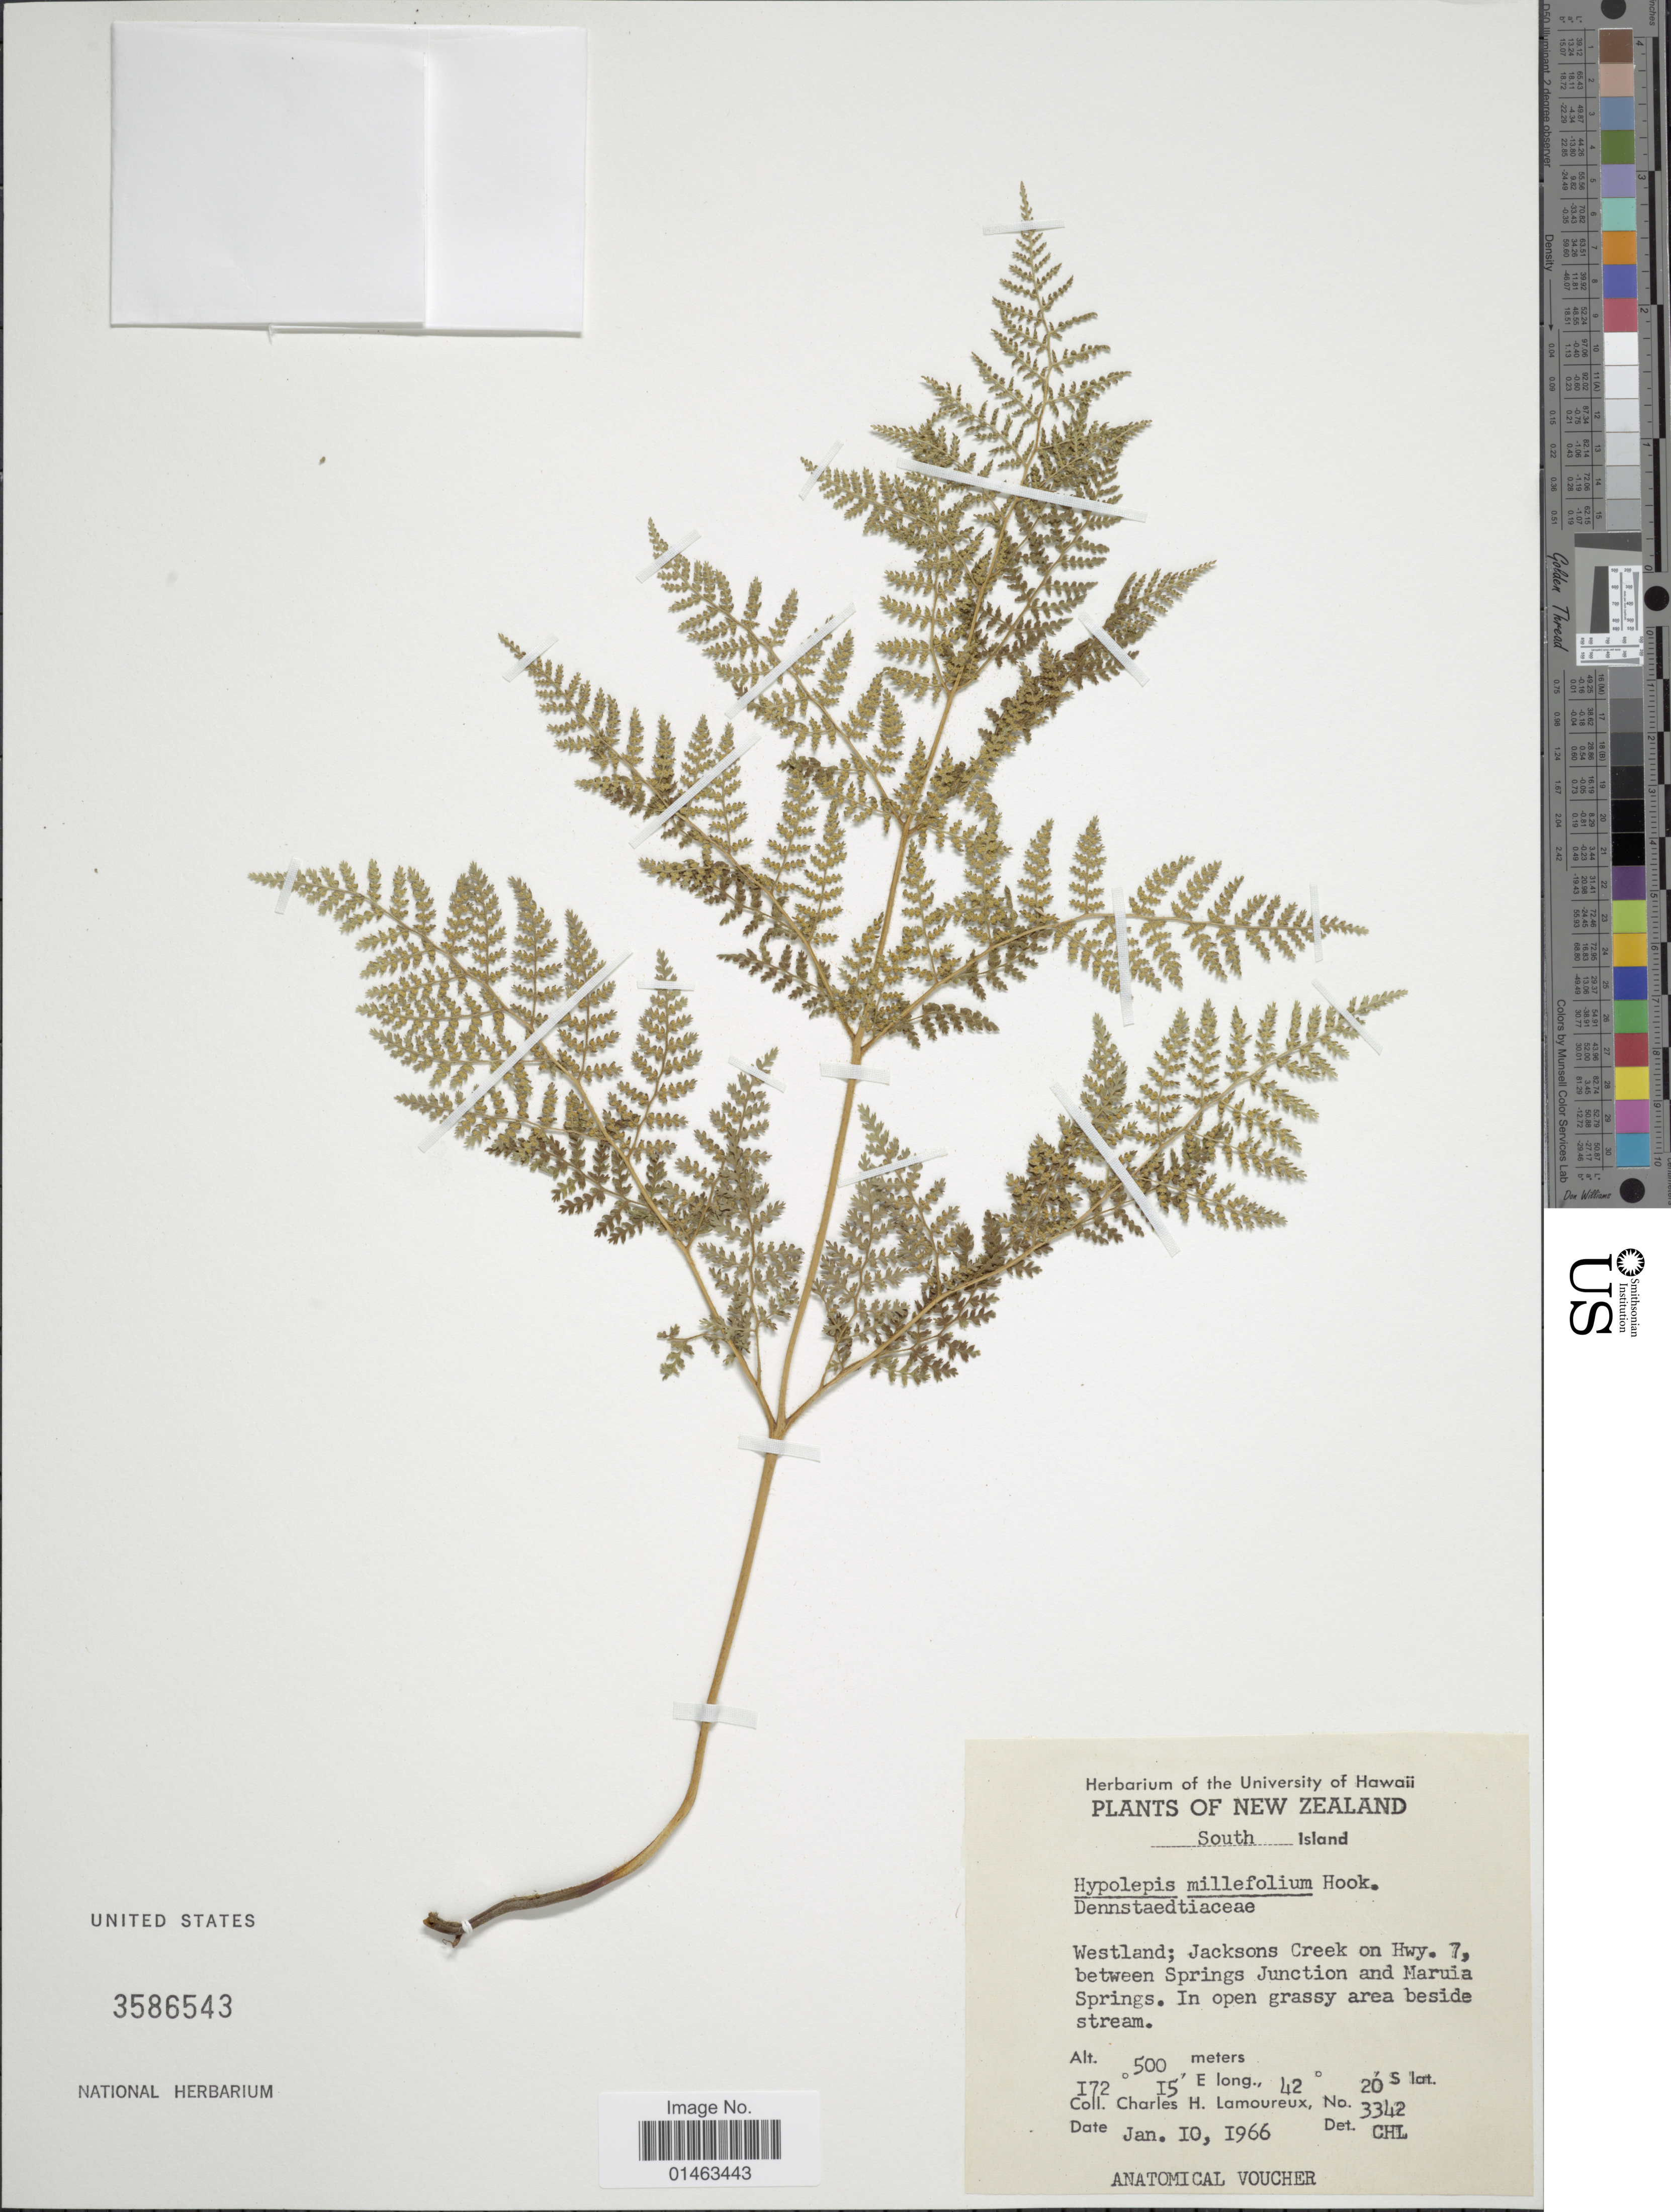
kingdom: Plantae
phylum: Tracheophyta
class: Polypodiopsida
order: Polypodiales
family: Dennstaedtiaceae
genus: Hypolepis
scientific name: Hypolepis millefolium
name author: Hook.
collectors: C. H. Lamoureux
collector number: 3342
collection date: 1966-01-10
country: New Zealand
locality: South Island. Westland; Jacksons Creek on Hwy. 7, between Springs Junction and Maruia Springs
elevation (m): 500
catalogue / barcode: US 3586543